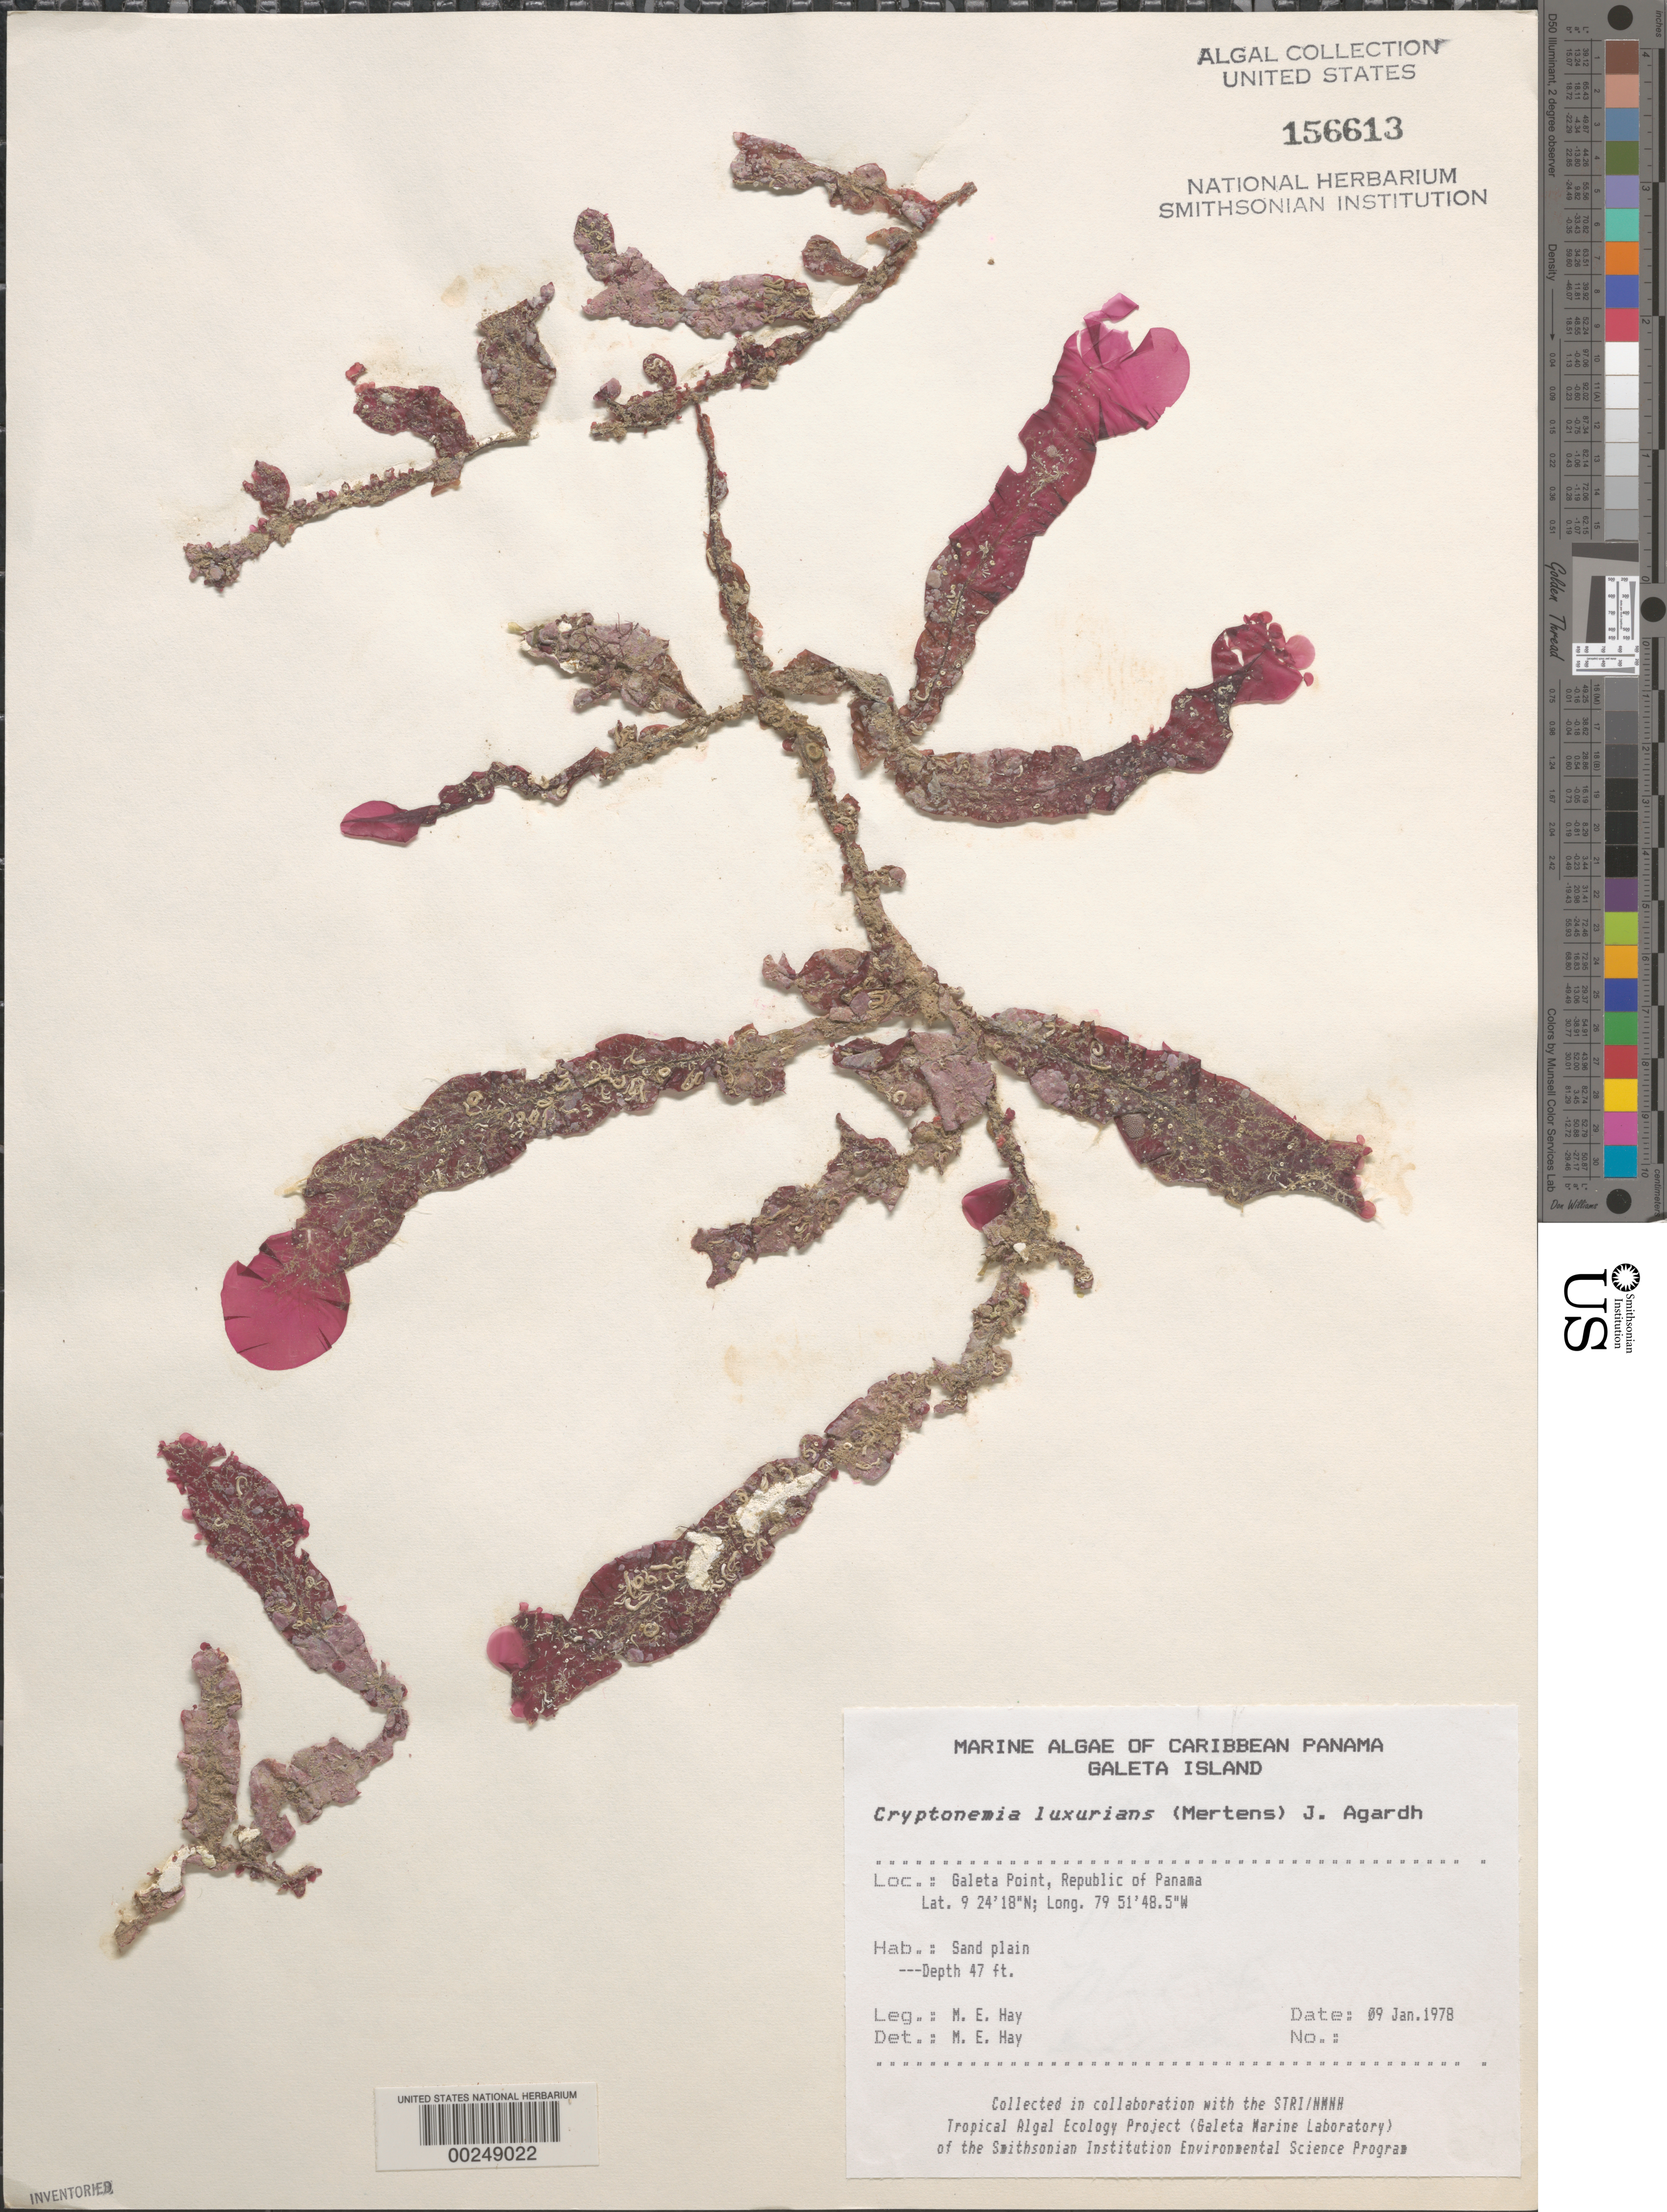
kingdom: Plantae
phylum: Rhodophyta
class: Florideophyceae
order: Halymeniales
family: Halymeniaceae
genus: Cryptonemia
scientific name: Cryptonemia seminervis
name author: (C. Agardh) J. Agardh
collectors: M. E. Hay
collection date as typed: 09 Jan 1978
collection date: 1978-01-09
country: Panama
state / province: Colón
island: Galeta Island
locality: Galeta Point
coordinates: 9 24' 18" N, 79 51' 48.5" W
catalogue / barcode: US 156613